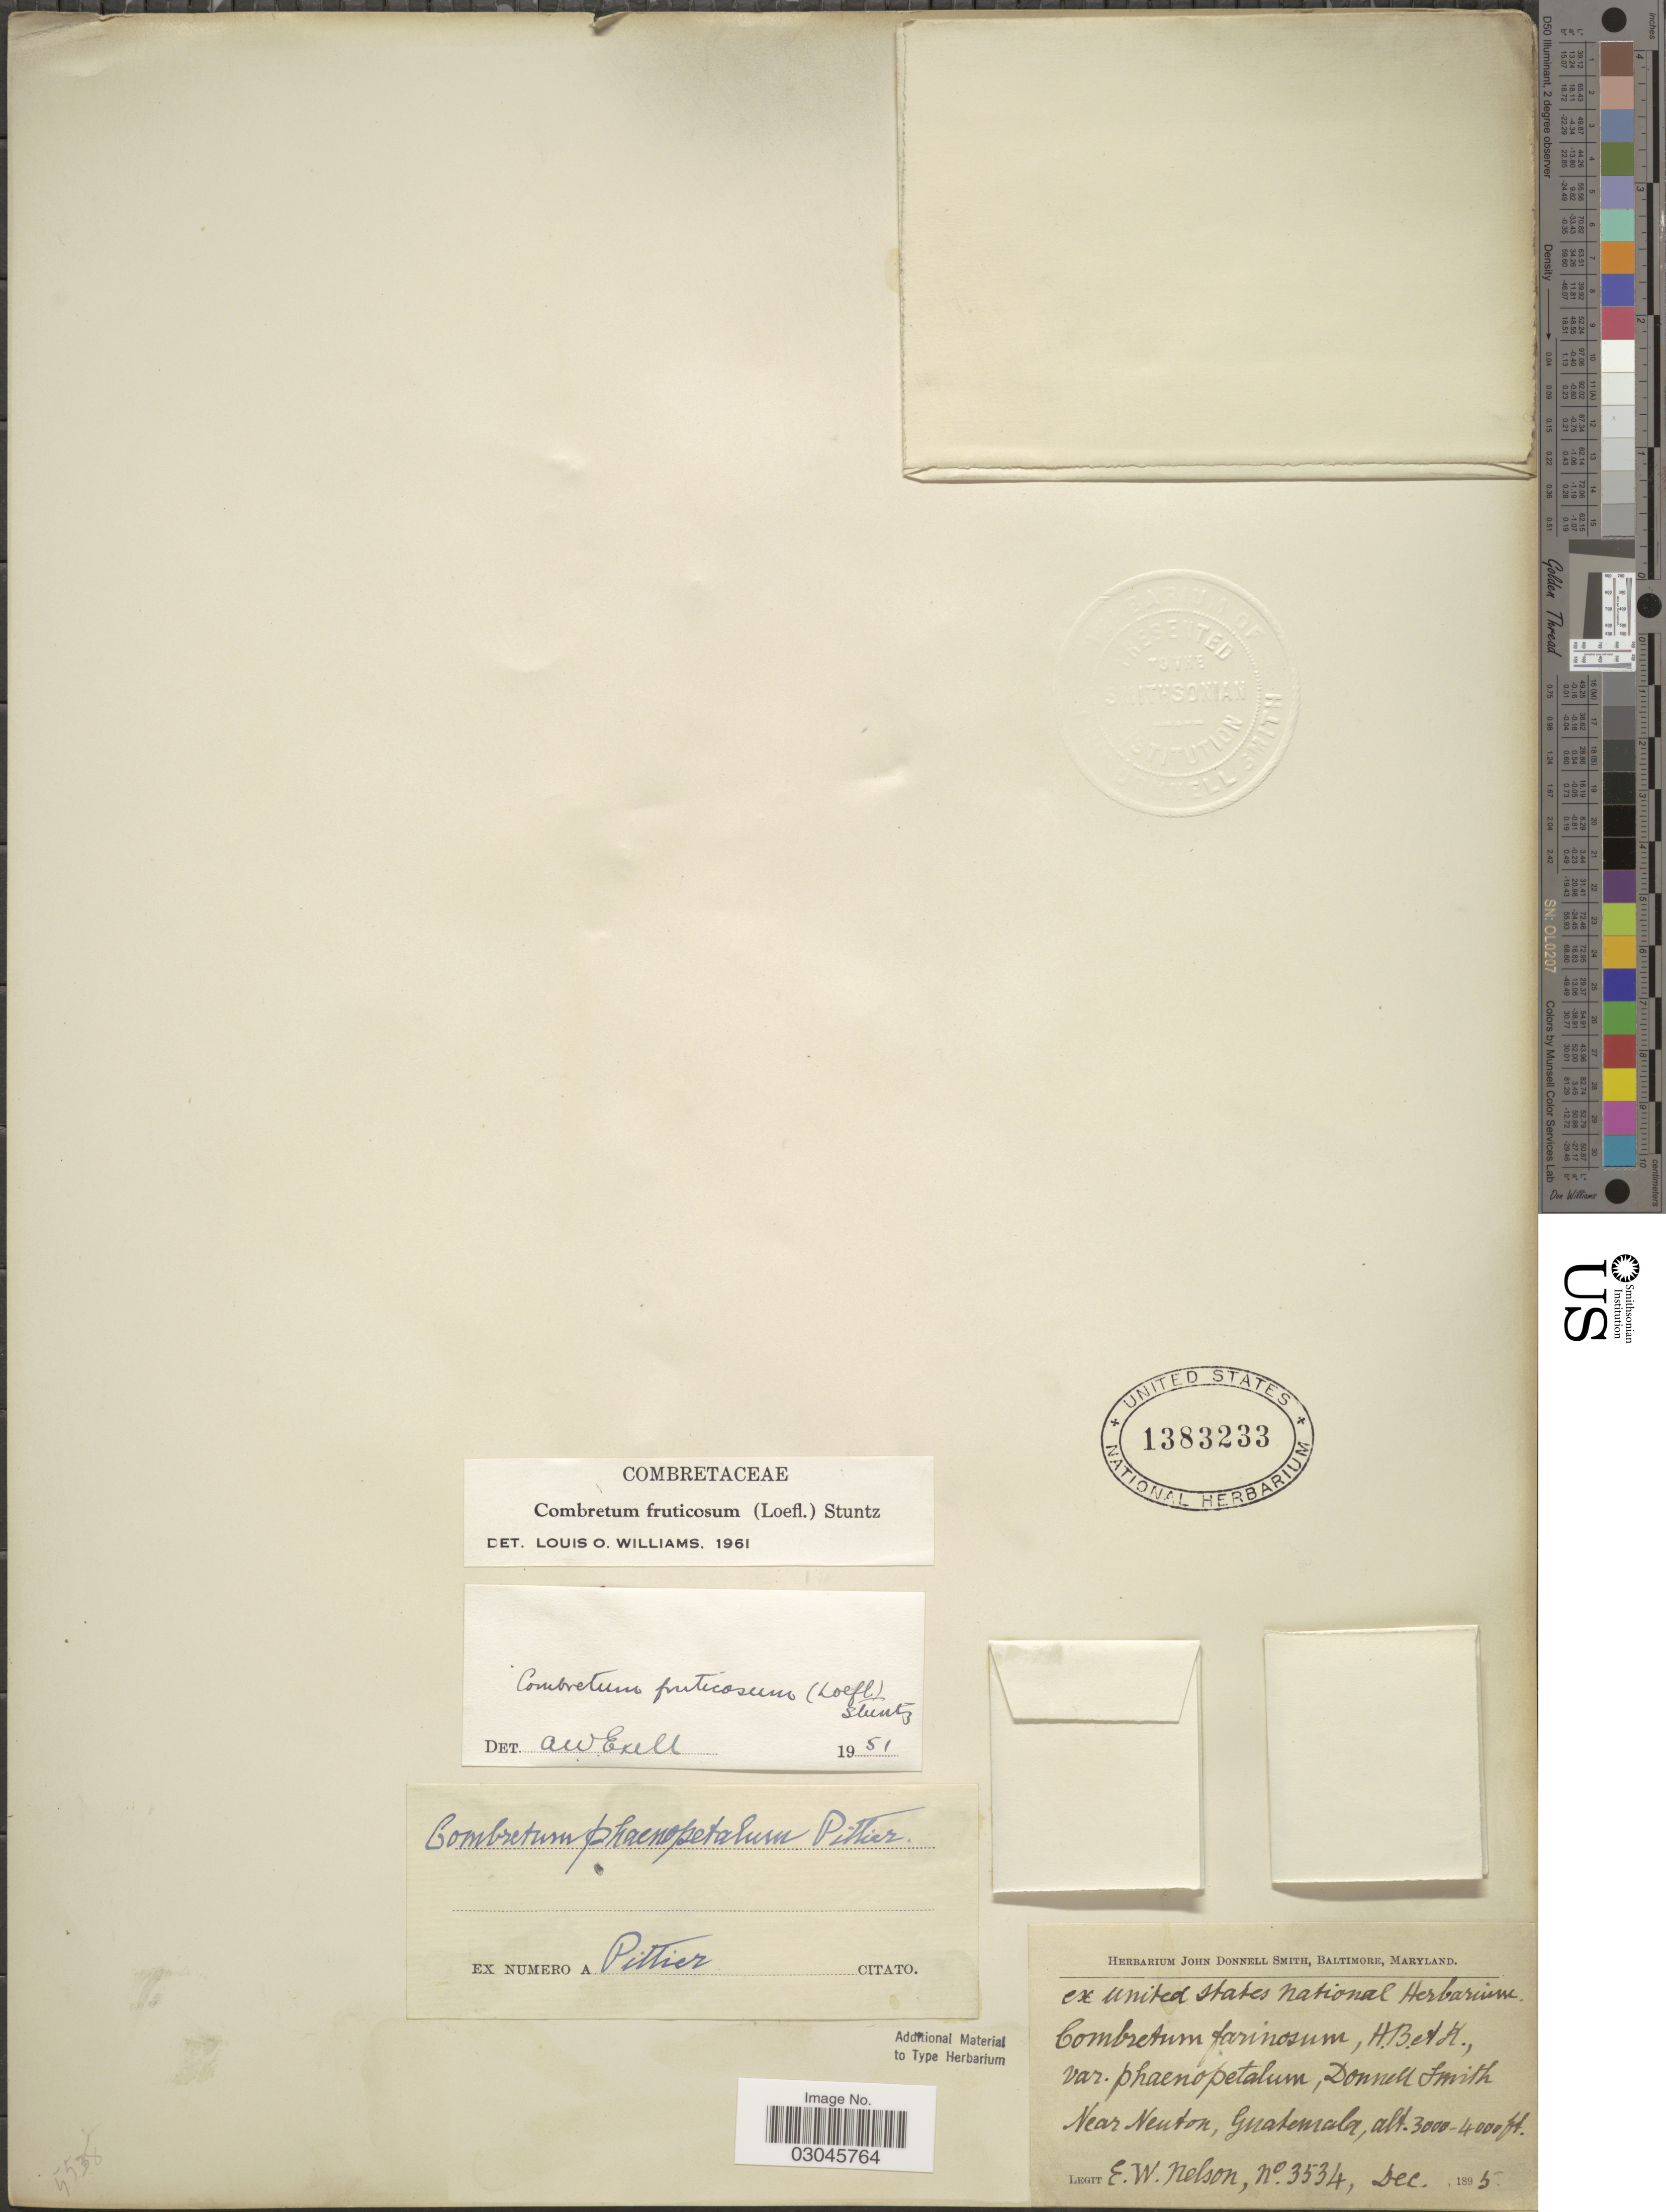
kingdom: Plantae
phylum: Tracheophyta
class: Magnoliopsida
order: Myrtales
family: Combretaceae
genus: Combretum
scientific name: Combretum fruticosum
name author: (Loefl.) Stuntz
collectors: E. W. Nelson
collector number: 3534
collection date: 1895-12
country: Guatemala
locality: Near Newton.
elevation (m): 914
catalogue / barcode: US 1383233